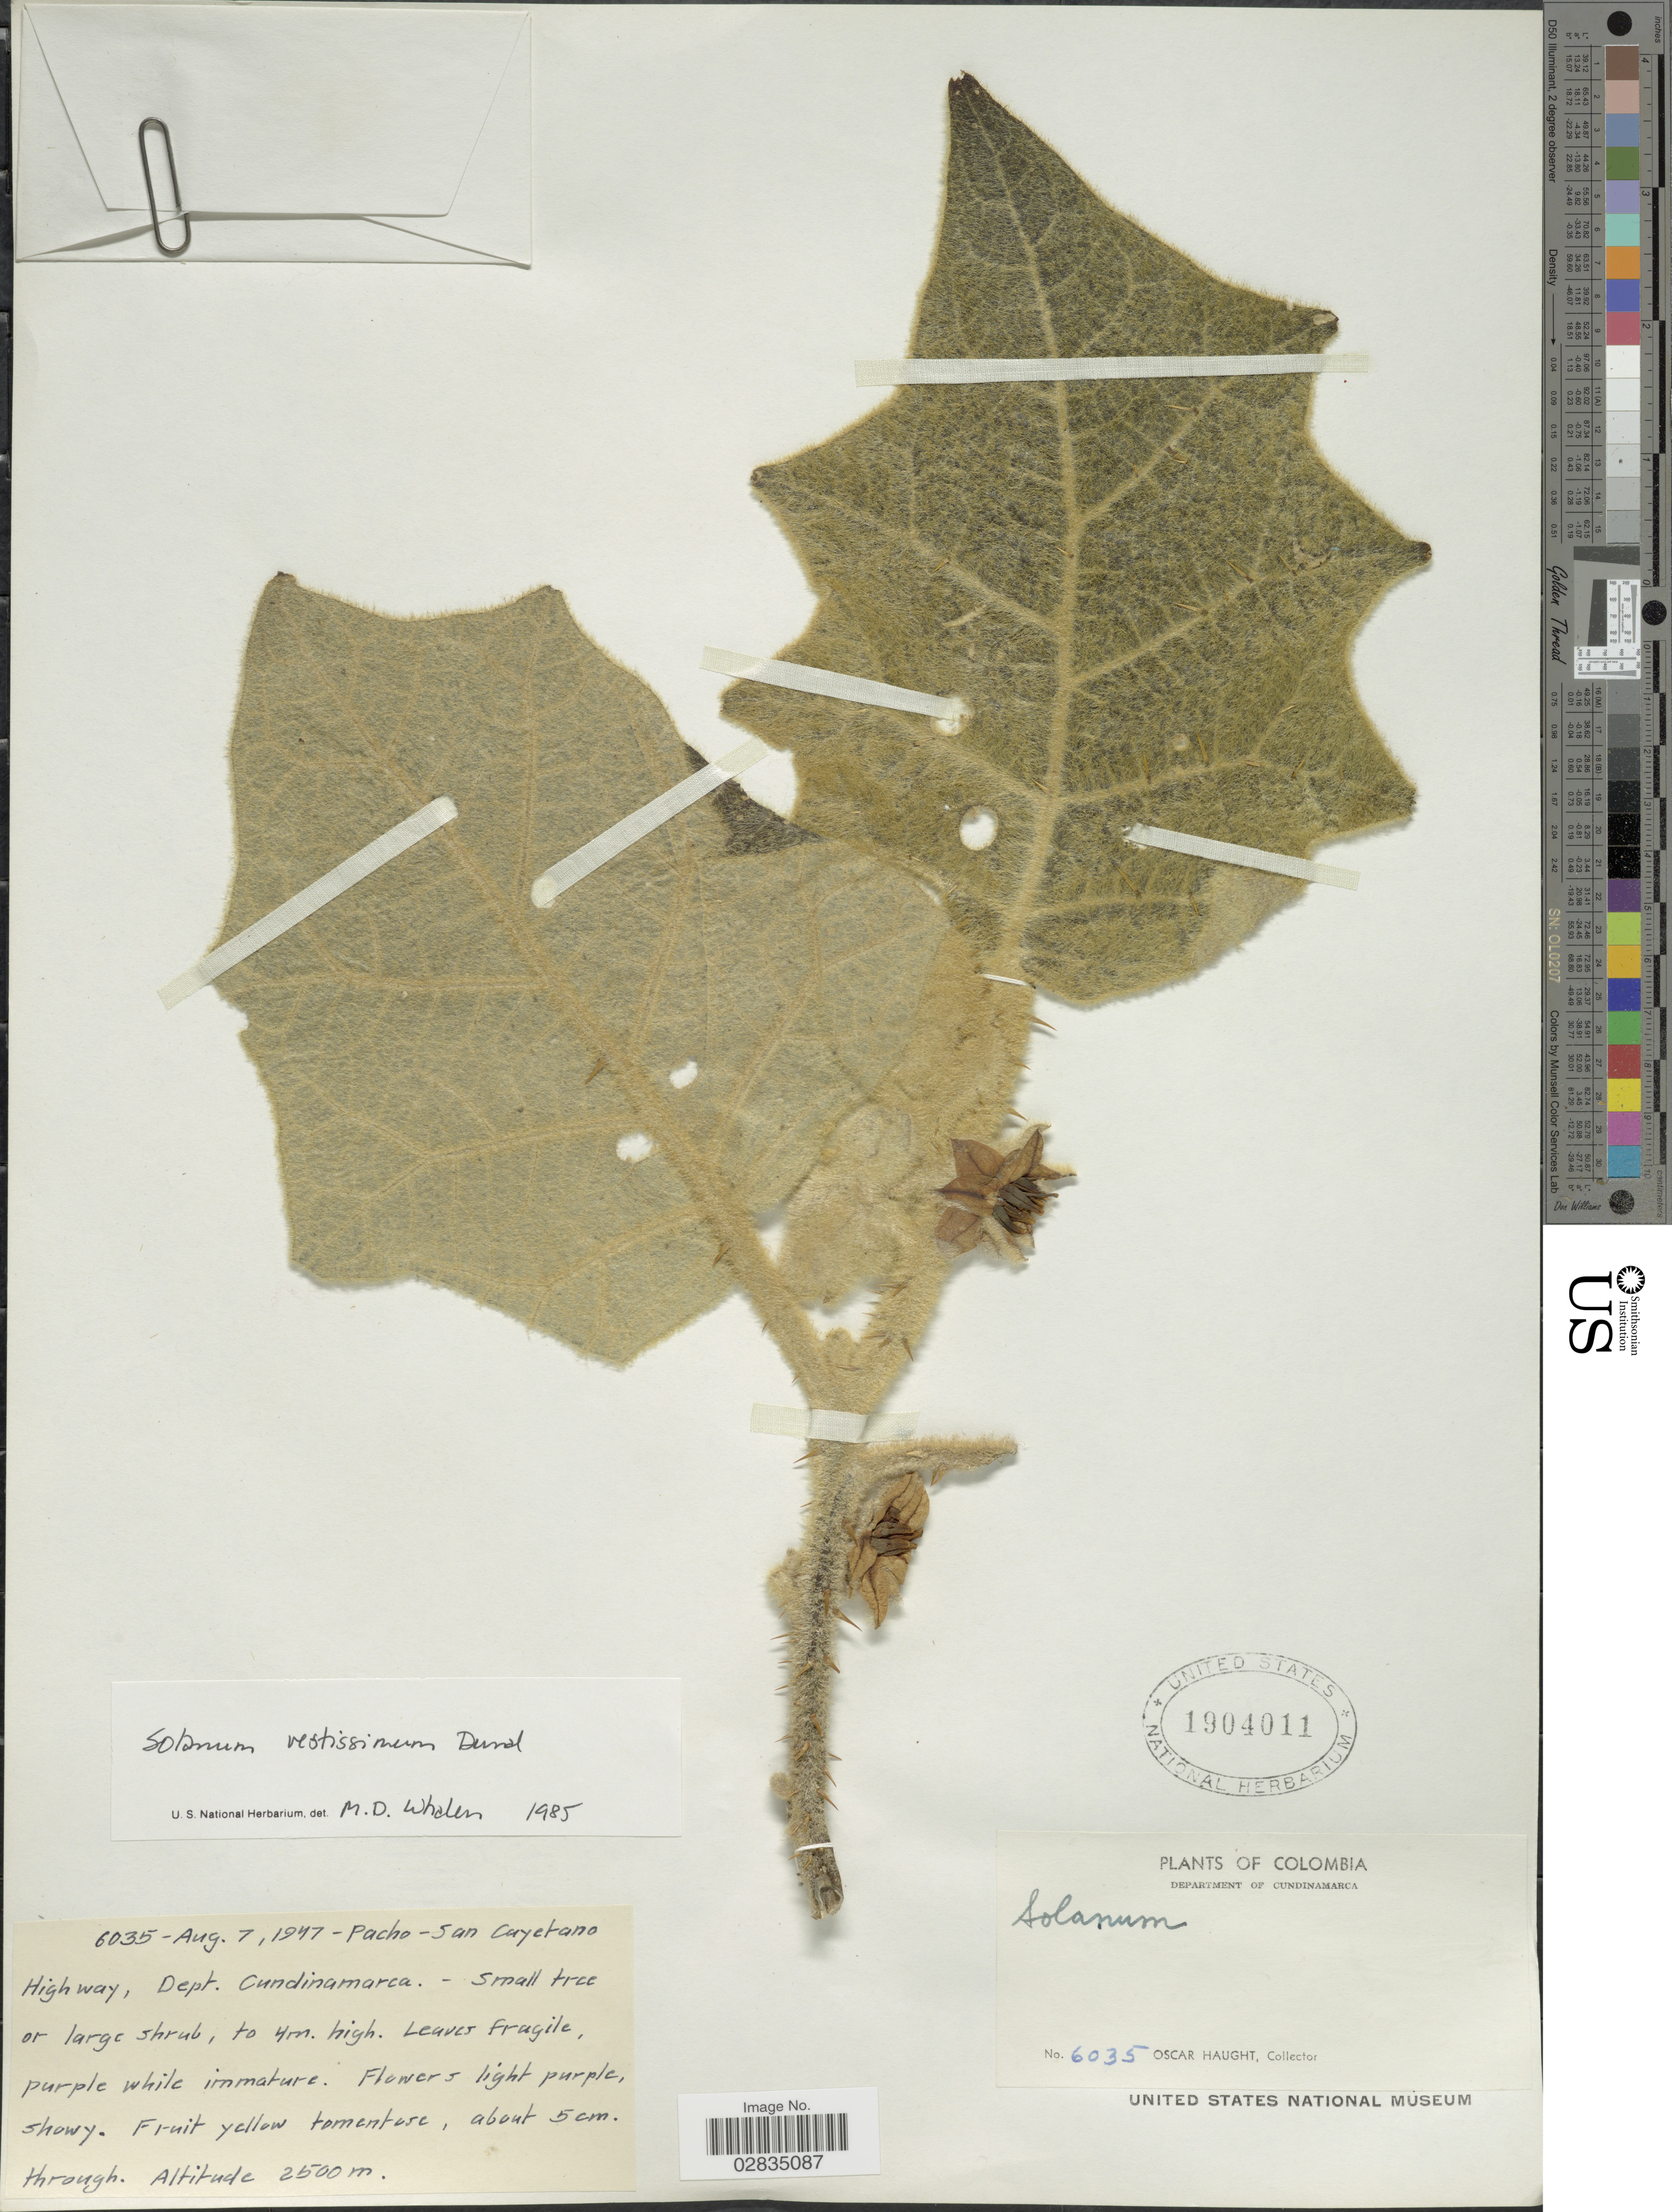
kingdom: Plantae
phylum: Tracheophyta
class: Magnoliopsida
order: Solanales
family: Solanaceae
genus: Solanum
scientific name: Solanum vestissimum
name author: Dunal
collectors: O. Haught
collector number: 6035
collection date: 1947-08-07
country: Colombia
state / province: Cundinamarca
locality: Department of Cundinamarca, Pacho-San Cayetano Highway.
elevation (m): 2500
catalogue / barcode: US 1904011